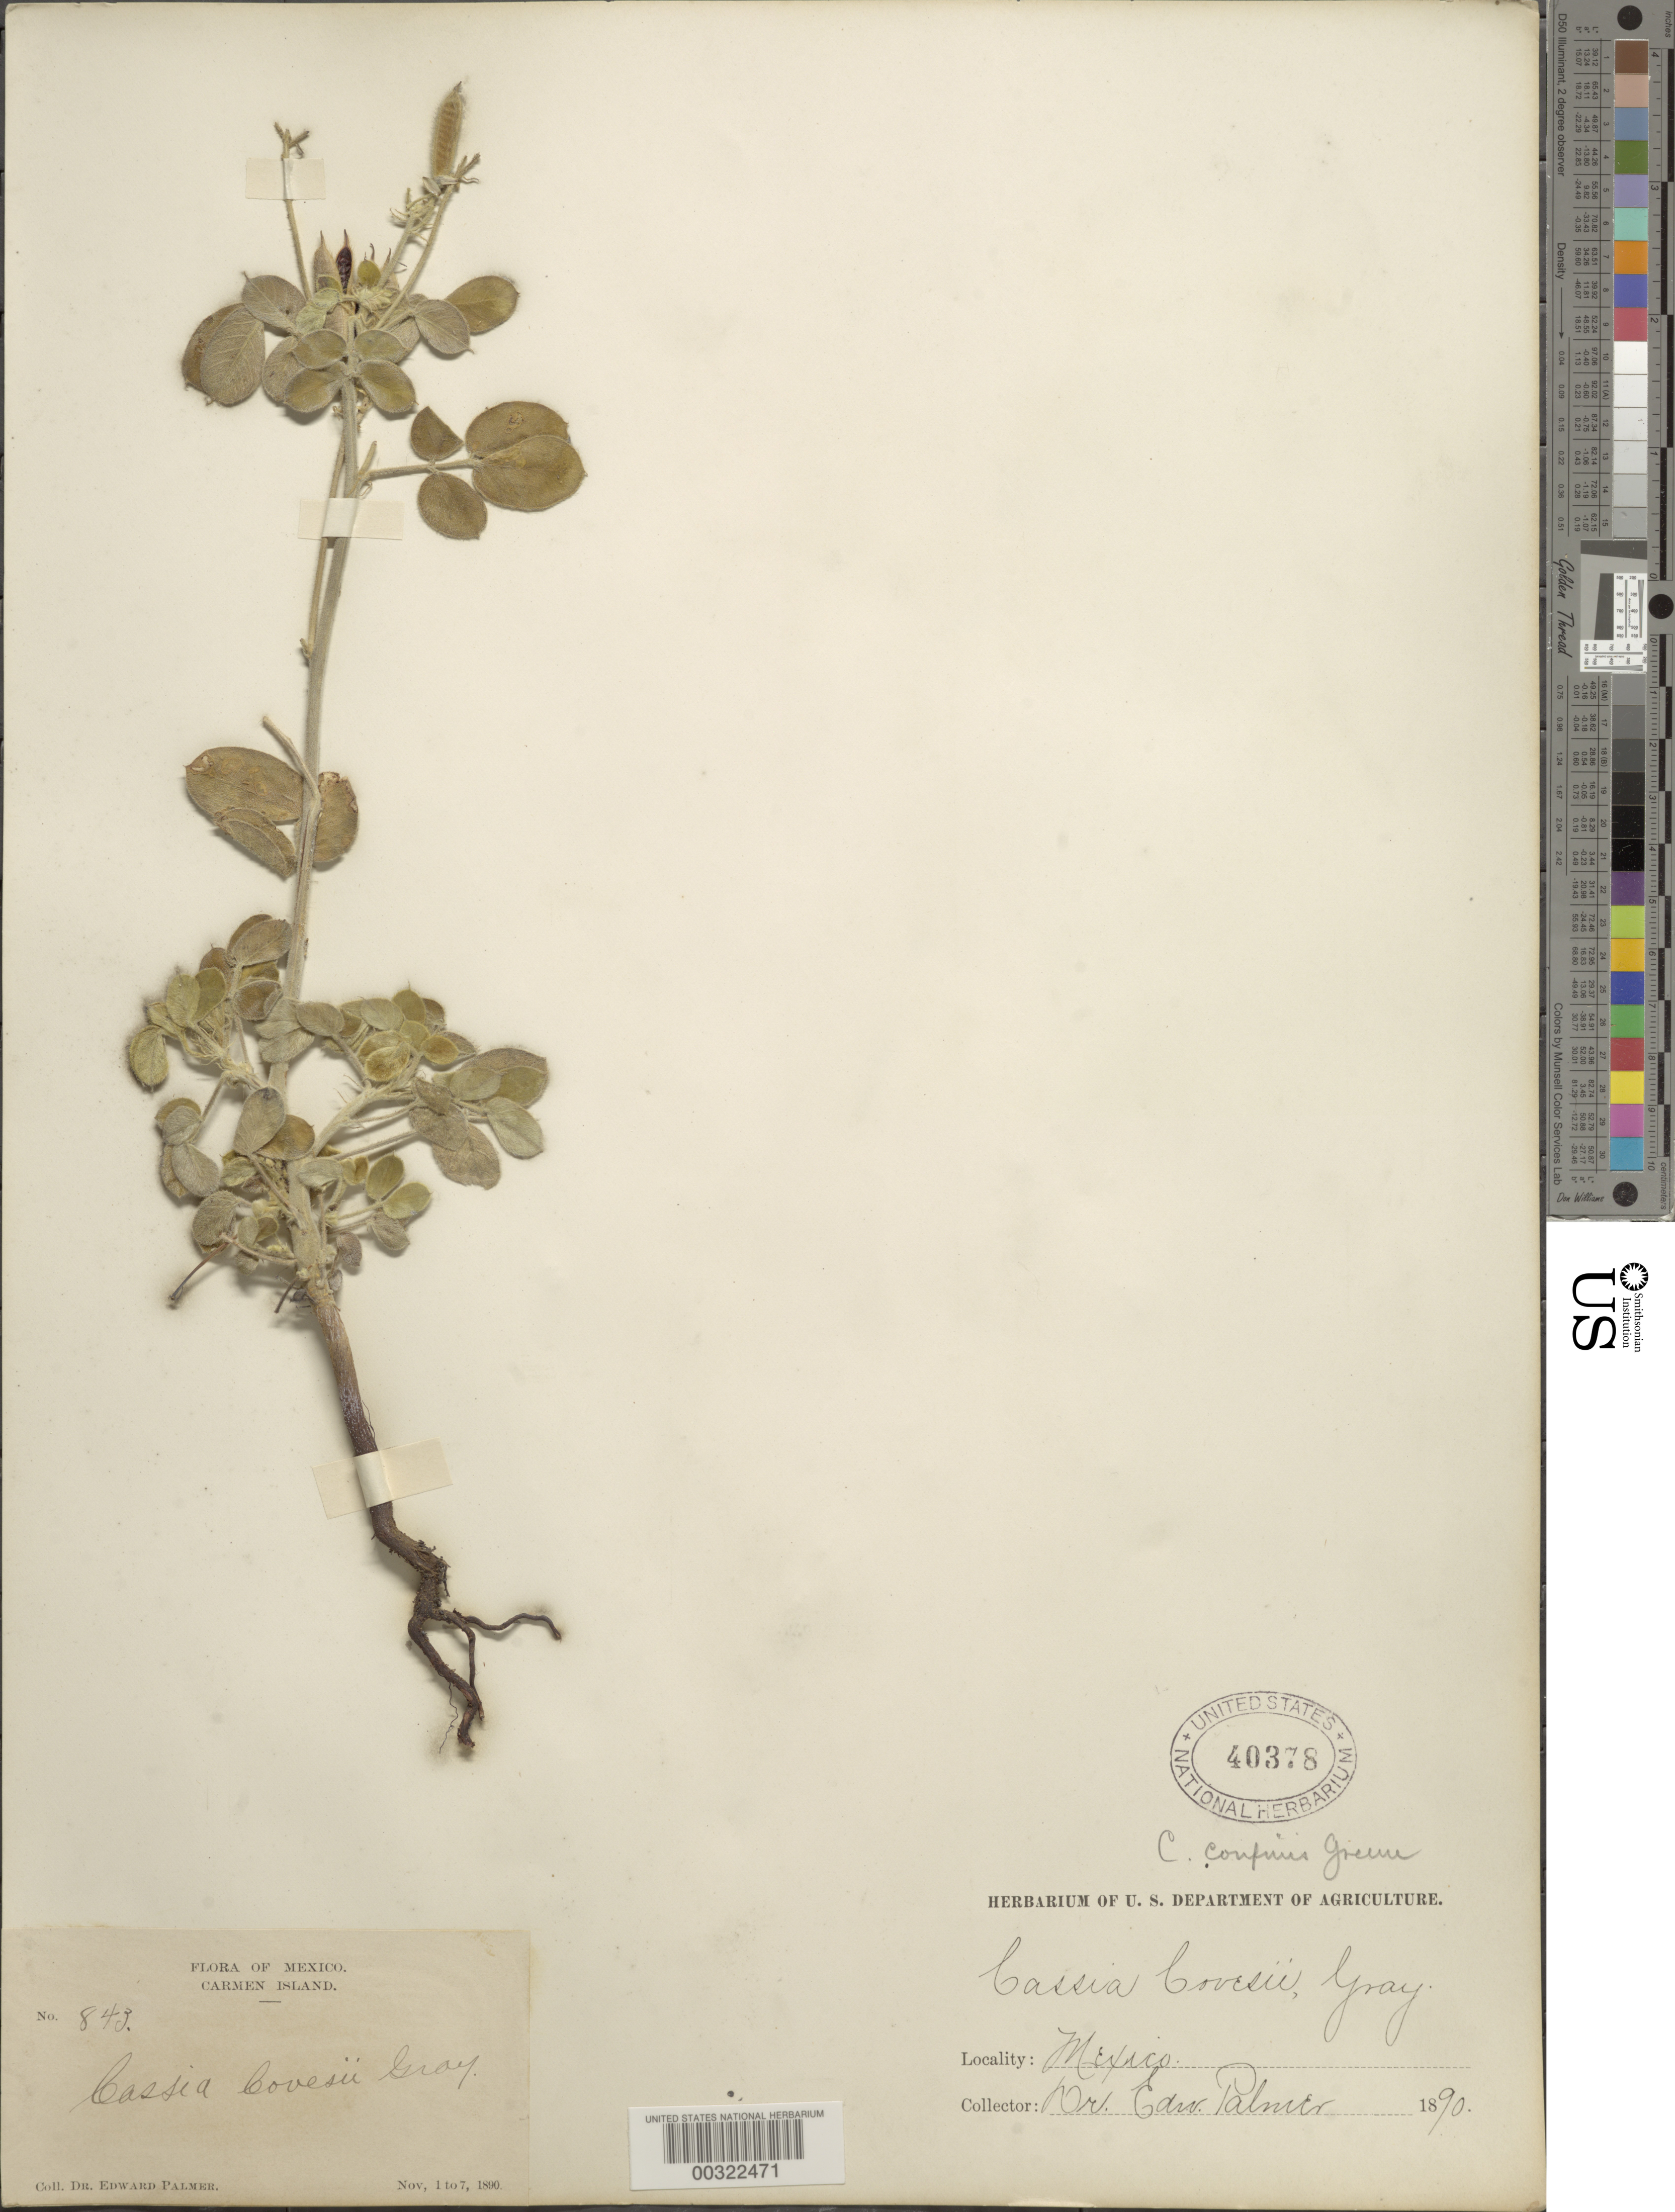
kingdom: Plantae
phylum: Tracheophyta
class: Magnoliopsida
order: Fabales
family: Fabaceae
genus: Senna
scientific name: Senna confinis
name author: (Greene) H.S. Irwin & Barneby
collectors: E. Palmer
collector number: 843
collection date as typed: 01 Nov 1890 to 07 Nov 1890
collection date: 1890-11-01/1890-11-07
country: Mexico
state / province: Baja California Sur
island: Carmen Island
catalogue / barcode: US 40378